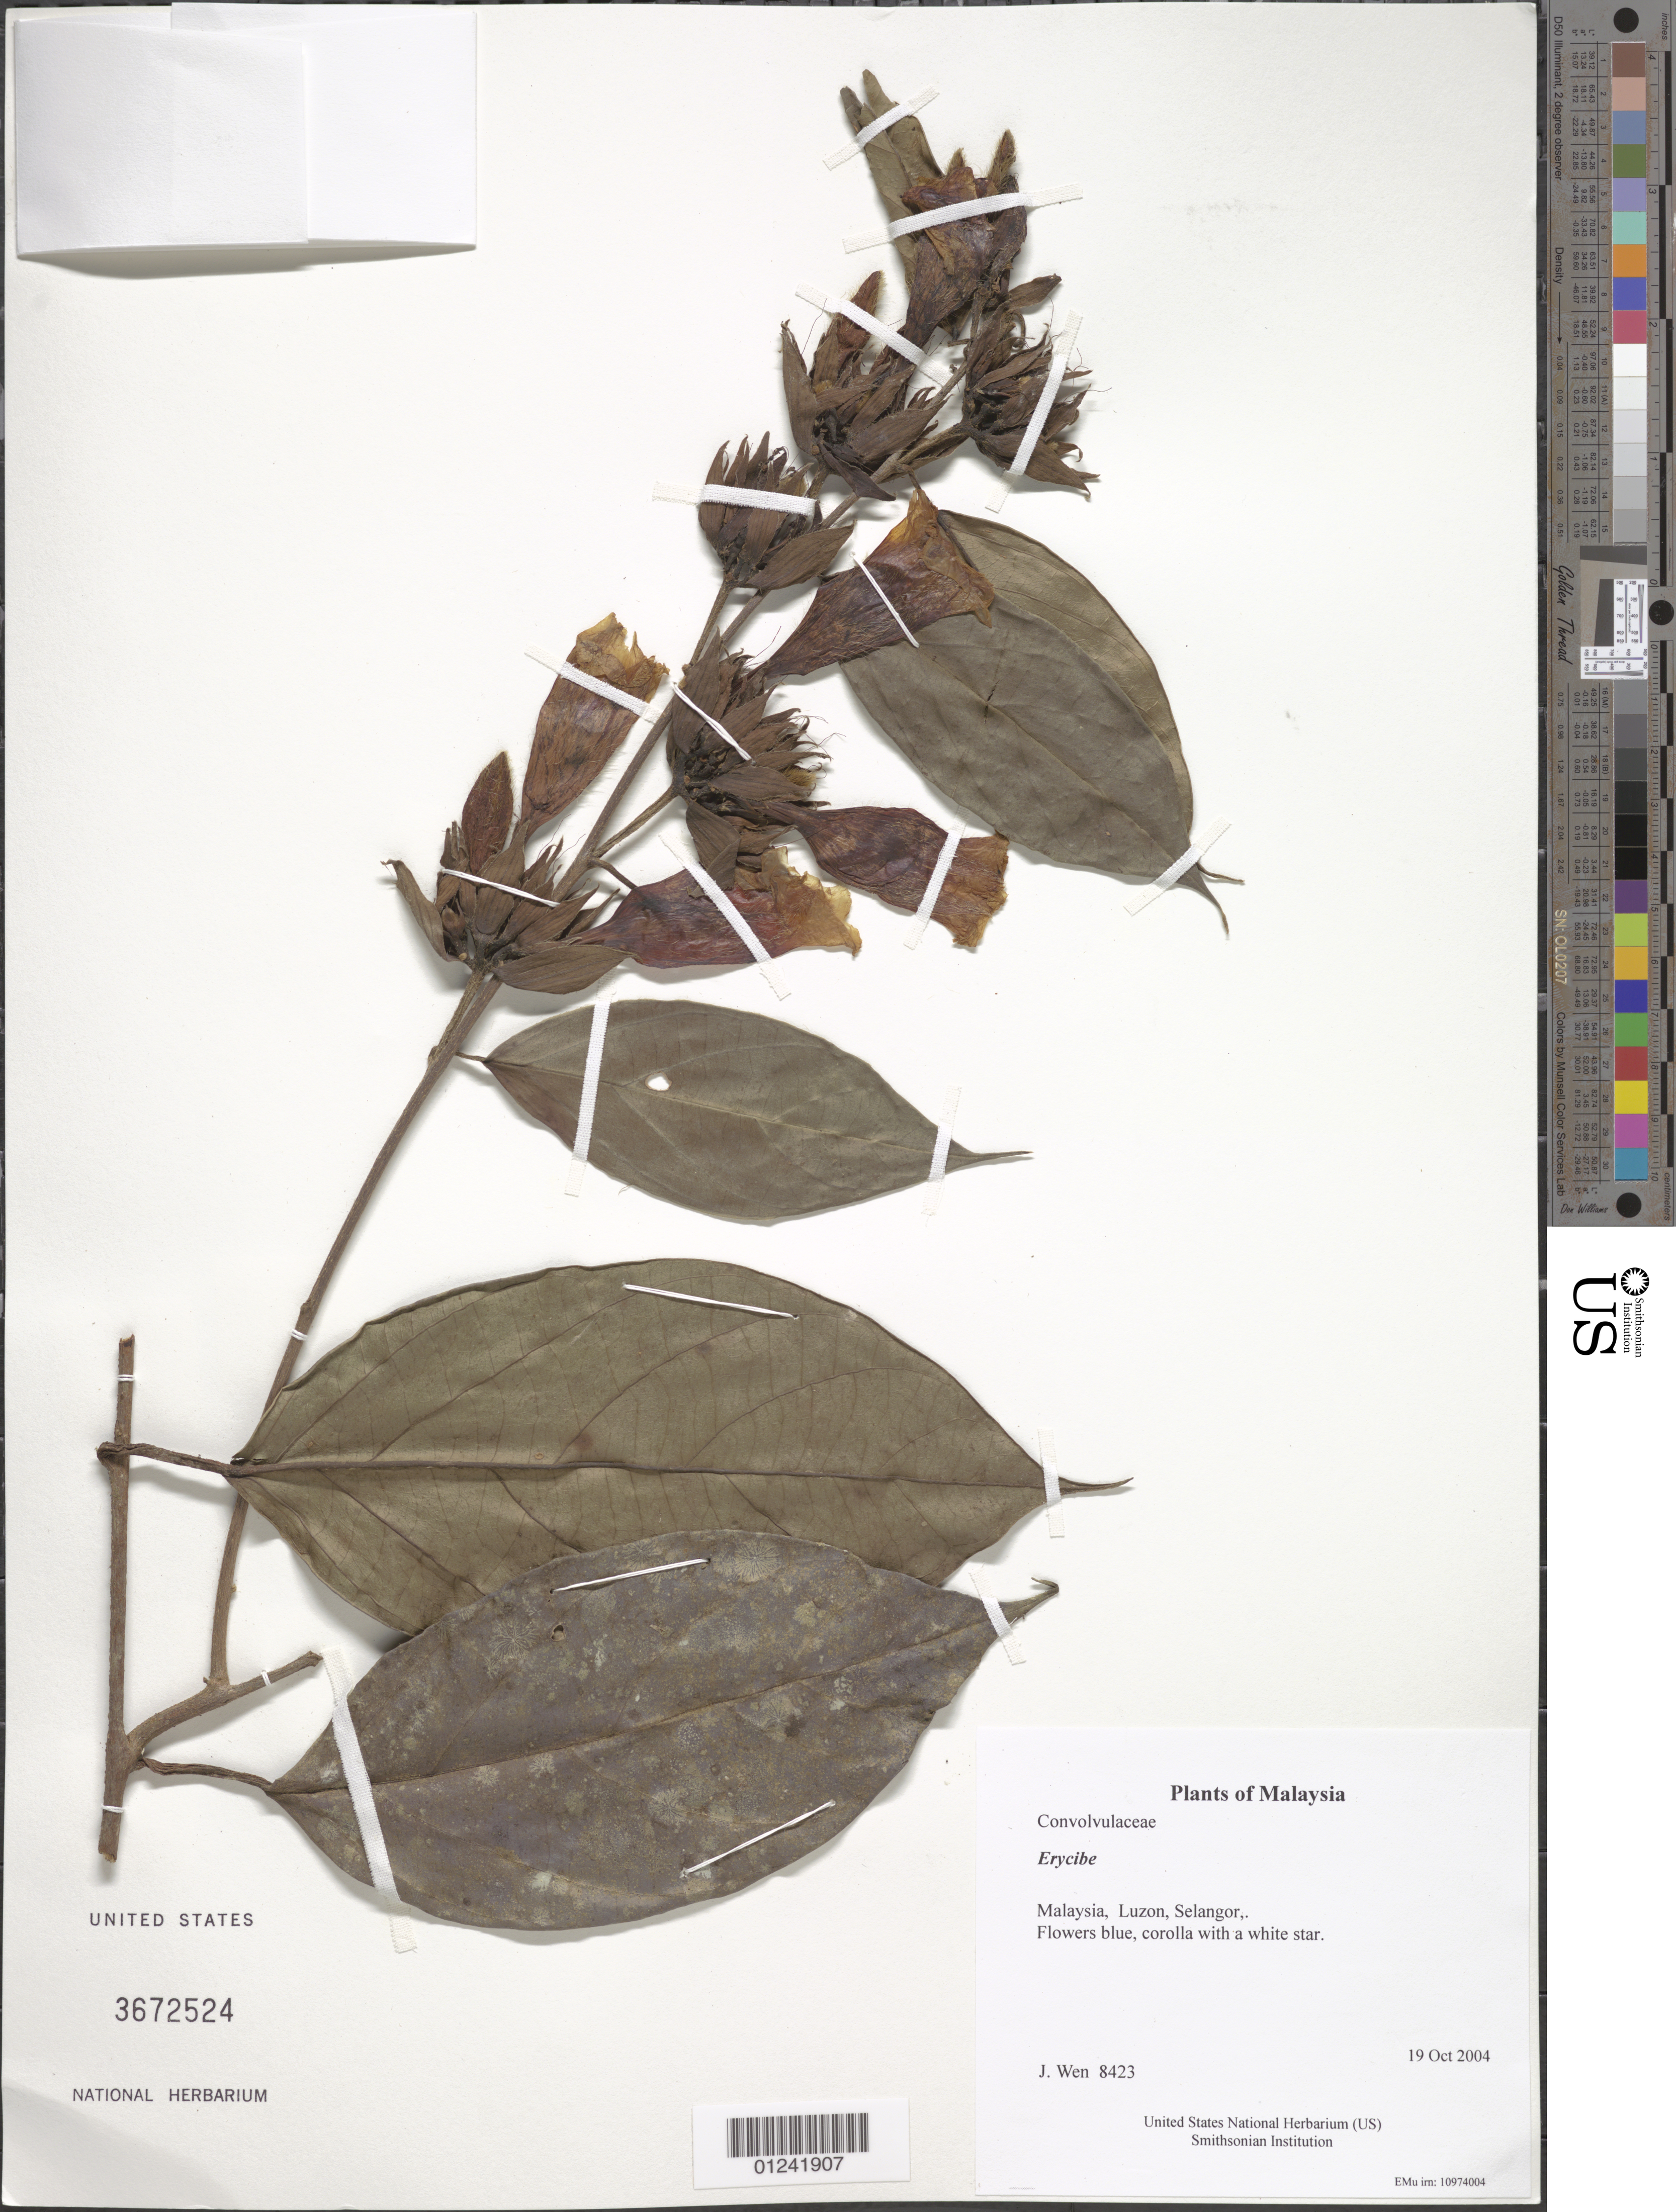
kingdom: Plantae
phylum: Tracheophyta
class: Magnoliopsida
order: Solanales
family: Convolvulaceae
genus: Erycibe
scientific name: Erycibe sp.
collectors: J. Wen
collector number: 8423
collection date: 2004-10-19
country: Malaysia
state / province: Selangor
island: Luzon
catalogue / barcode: US 3672524